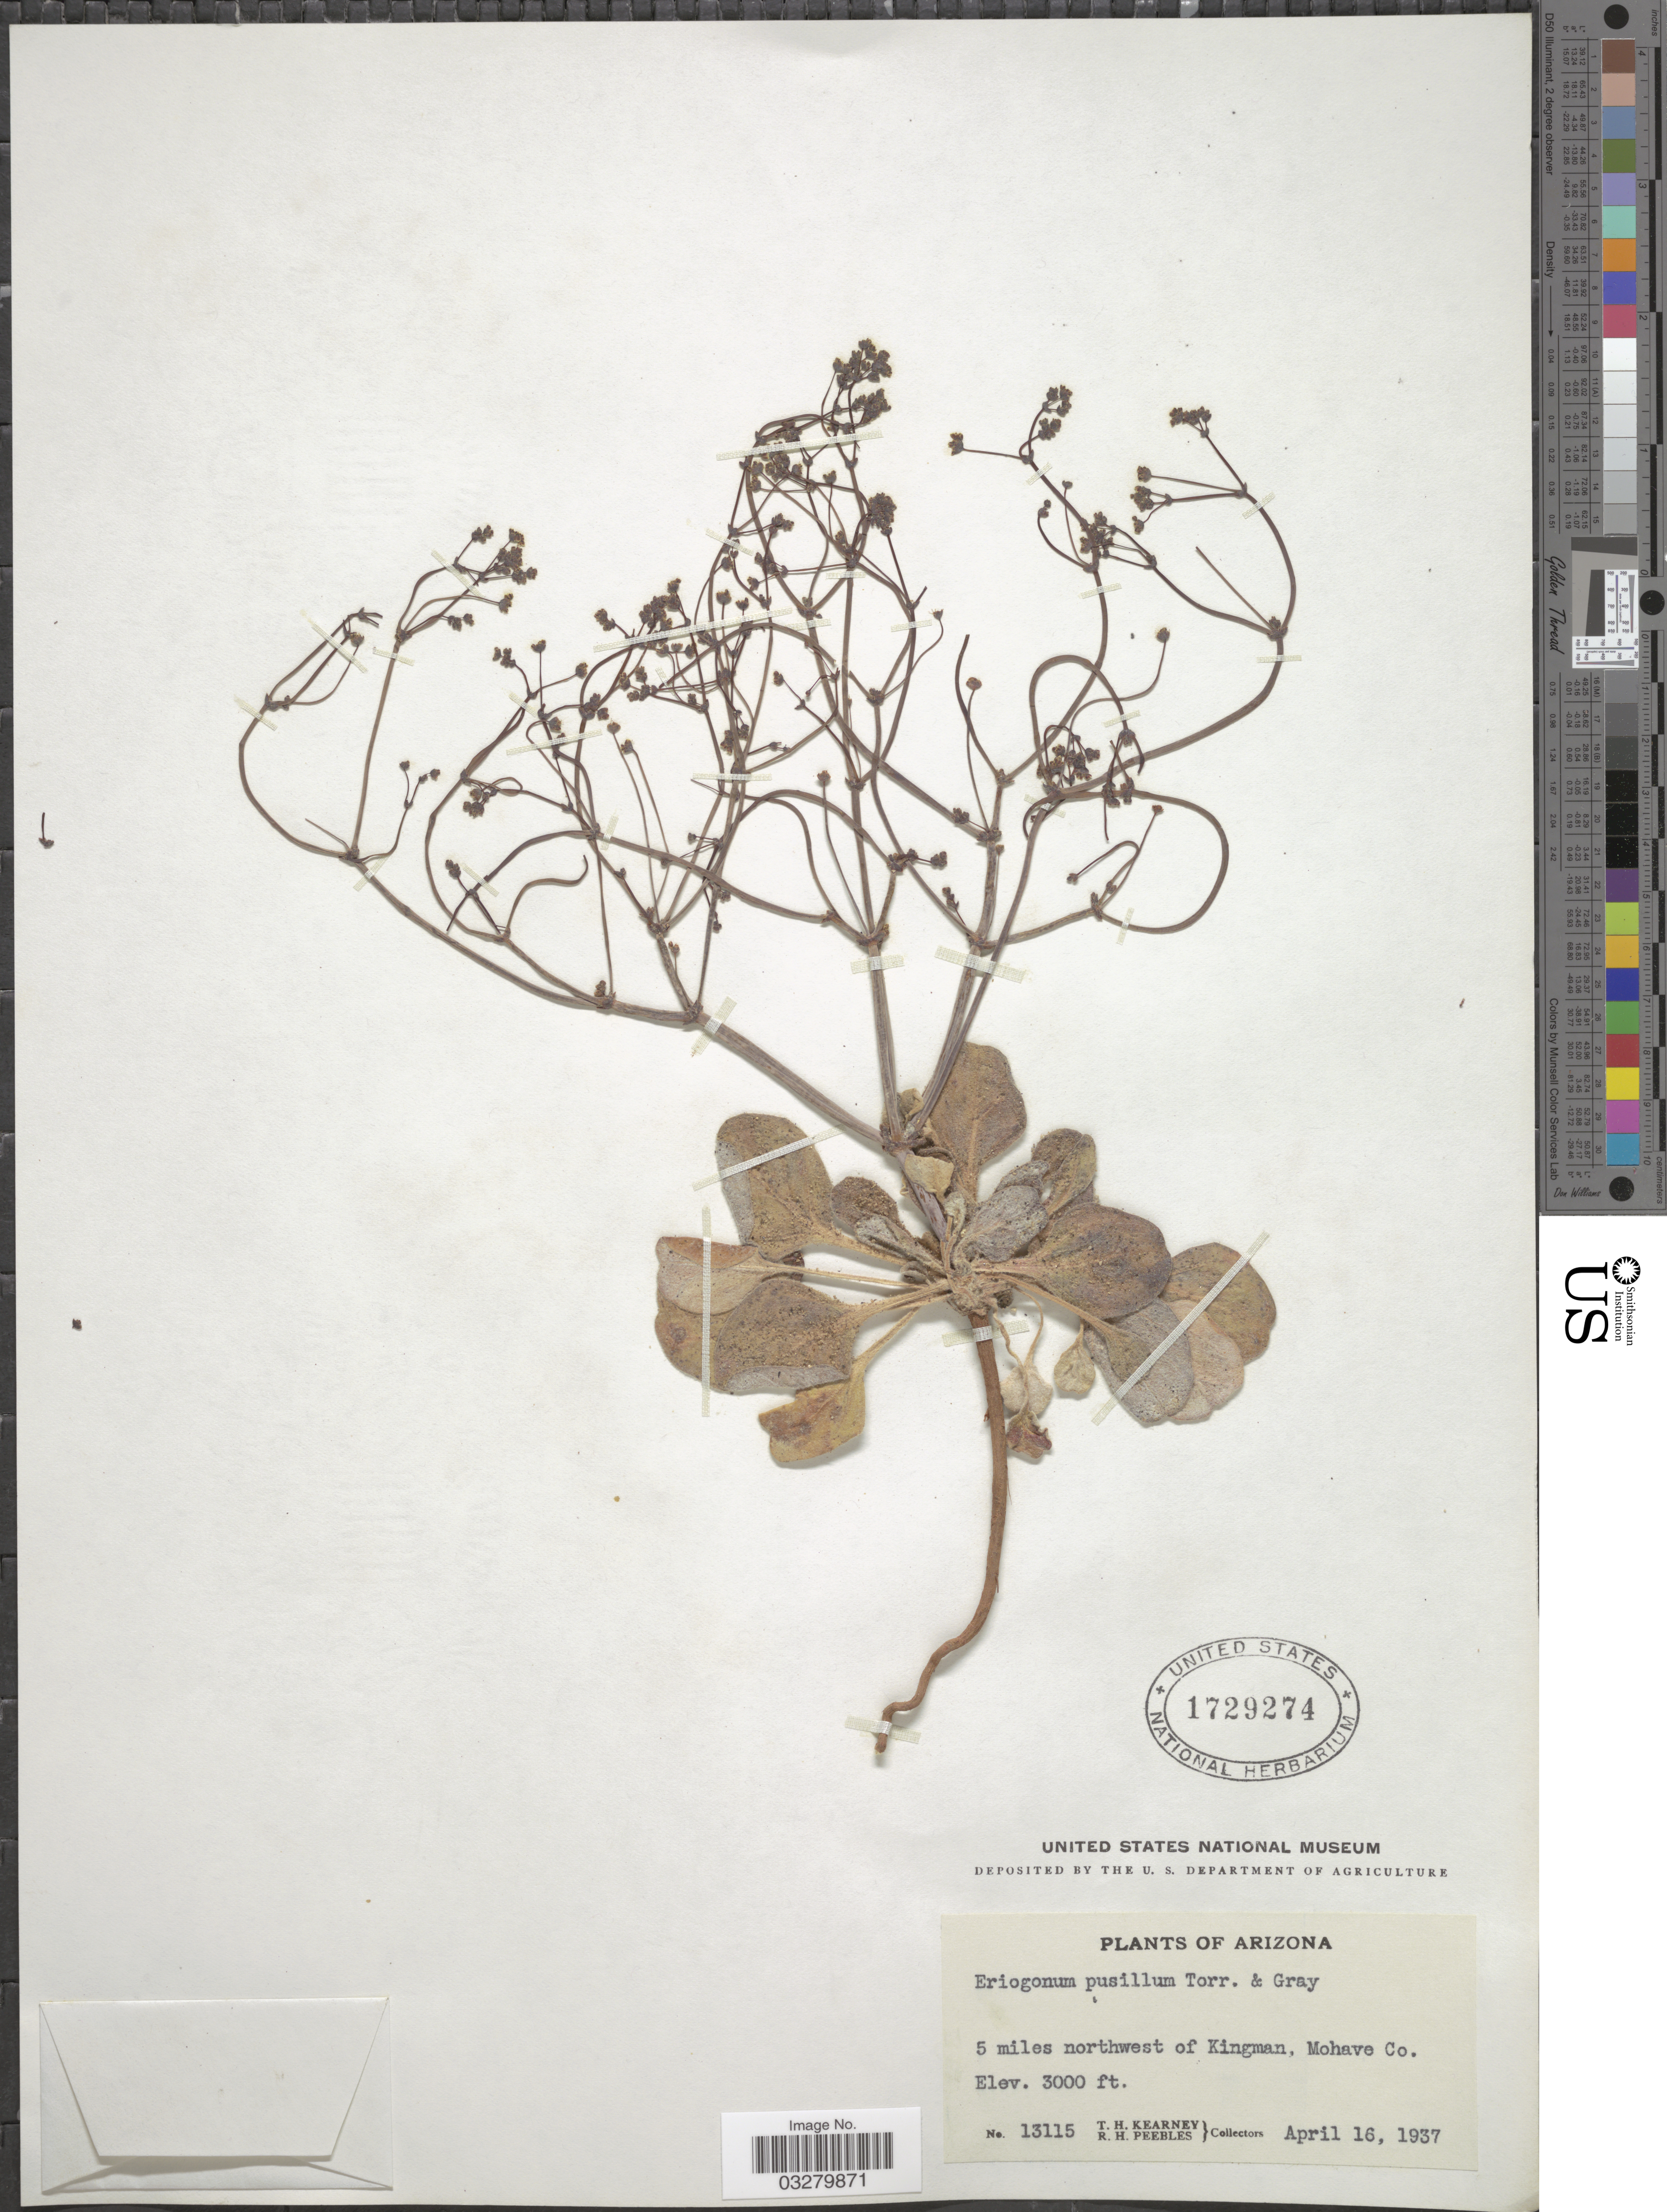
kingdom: Plantae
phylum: Tracheophyta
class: Magnoliopsida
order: Caryophyllales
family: Polygonaceae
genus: Eriogonum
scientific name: Eriogonum pusillum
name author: Torr. & A. Gray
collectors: T. H. Kearney & R. H. Peebles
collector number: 13115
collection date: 1937-04-16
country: United States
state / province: Arizona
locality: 5 miles northwest of Kingman, Mohave Co.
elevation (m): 914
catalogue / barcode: US 1729274